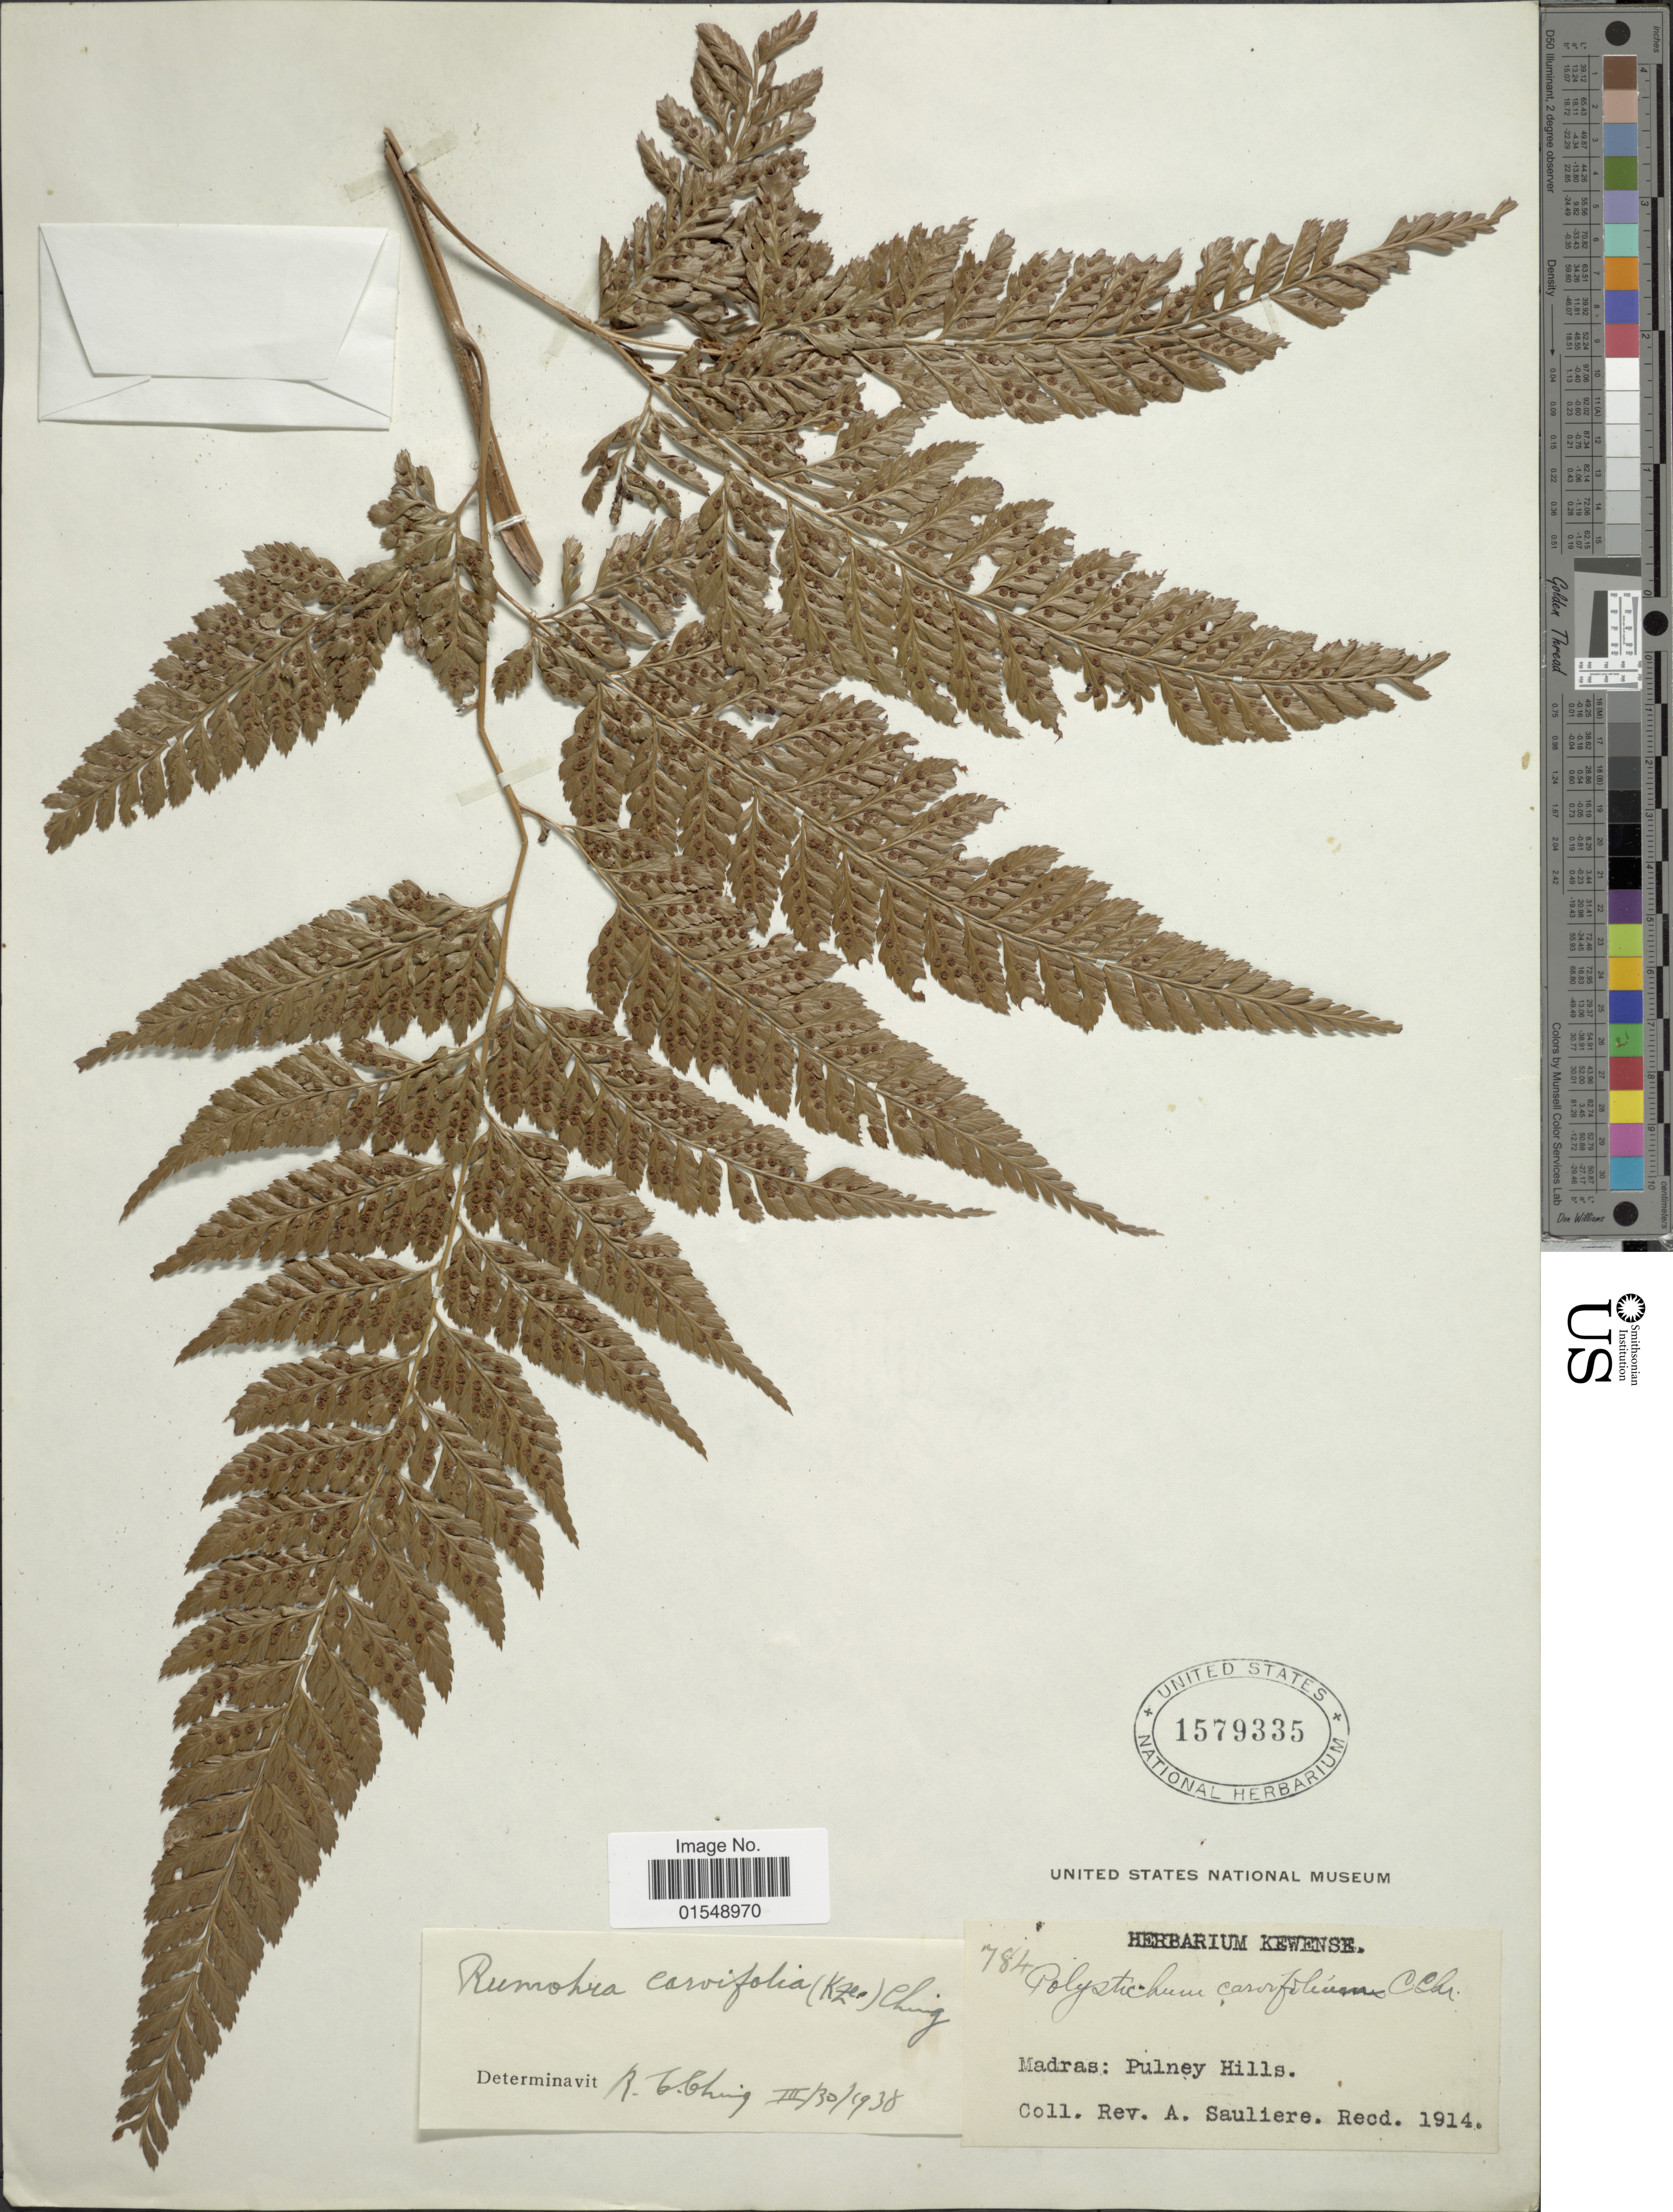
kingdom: Plantae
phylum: Tracheophyta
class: Polypodiopsida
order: Polypodiales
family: Dryopteridaceae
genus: Arachniodes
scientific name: Arachniodes aristata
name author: (G. Forst.) Tindale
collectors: A. Sauliere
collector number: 784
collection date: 1914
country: India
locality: Madras, Pulney Hills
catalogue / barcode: US 1579335